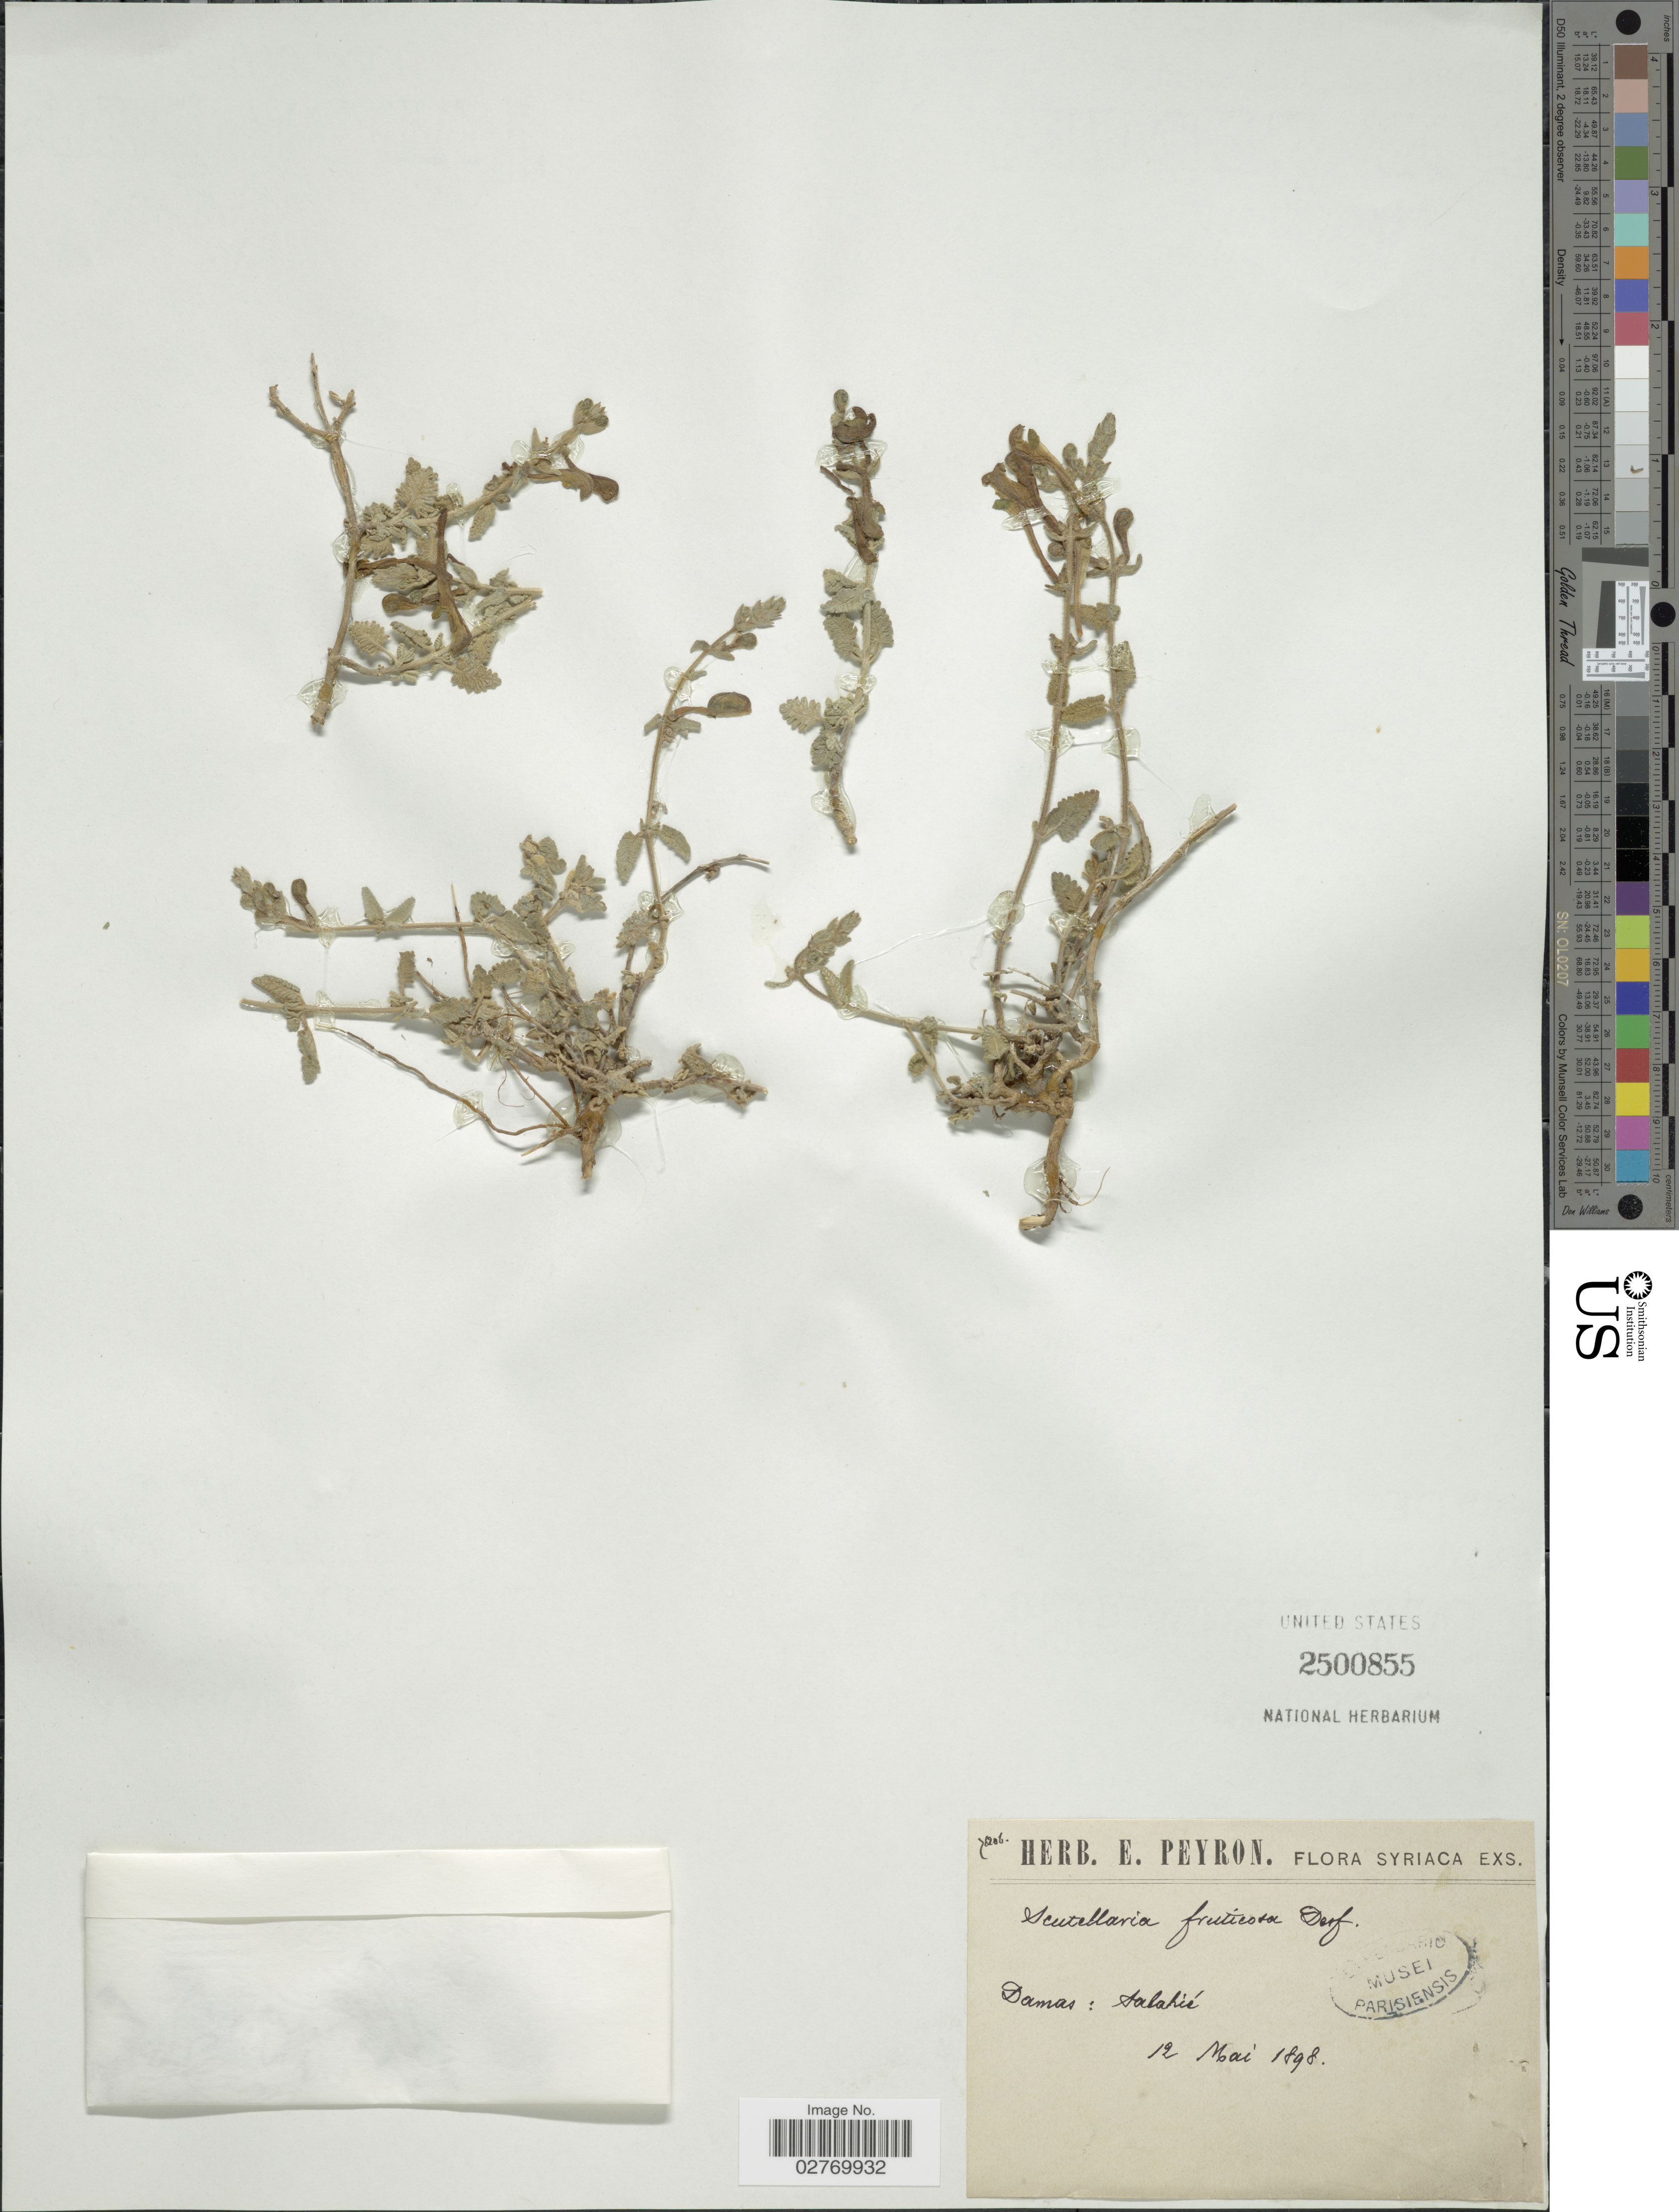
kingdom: Plantae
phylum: Tracheophyta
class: Magnoliopsida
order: Lamiales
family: Lamiaceae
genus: Scutellaria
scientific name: Scutellaria fruticosa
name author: P. Willemet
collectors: Ex herb. E. Peyron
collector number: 76206*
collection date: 1898-05-12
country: Syria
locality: Syriaca. Damas: Sahahié [interpreted].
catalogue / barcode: US 2500855